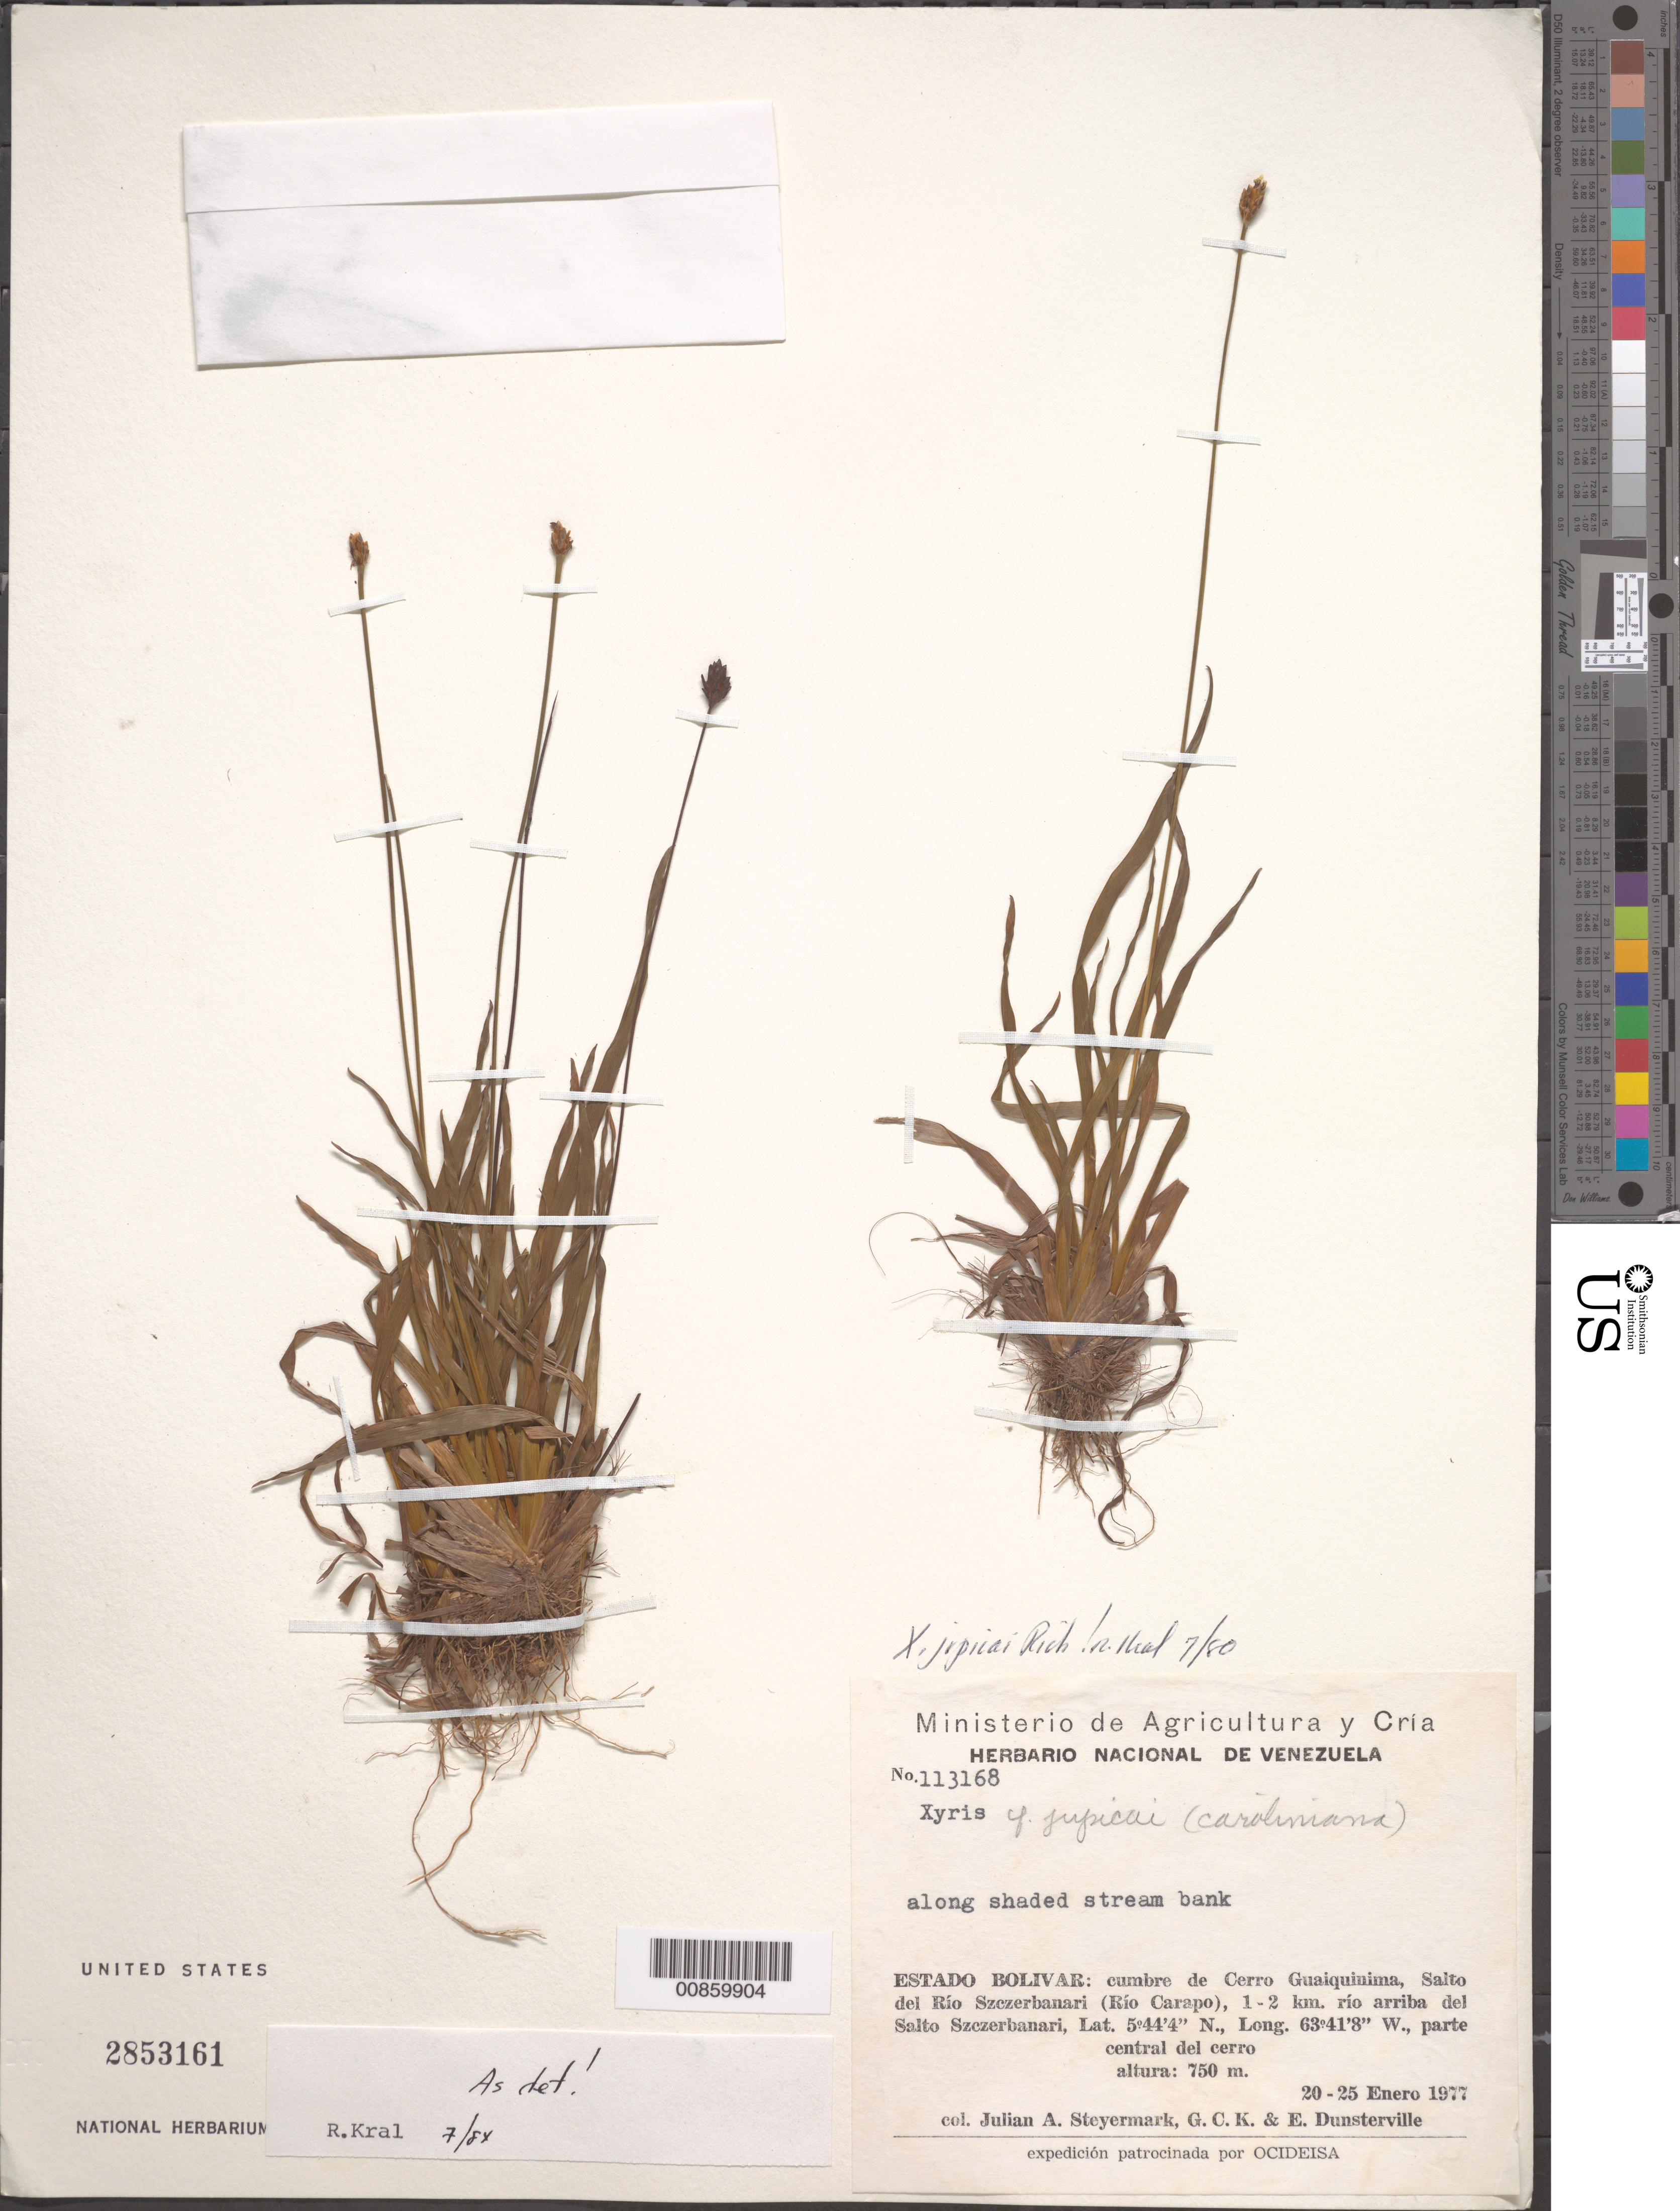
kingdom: Plantae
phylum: Tracheophyta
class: Liliopsida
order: Poales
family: Xyridaceae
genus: Xyris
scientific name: Xyris jupicai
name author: Rich.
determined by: Kral, Robert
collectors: J. Steyermark, G. C. K. Dunsterville & E. Dunsterville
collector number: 113168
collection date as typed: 20-Jan-77 to 25-Jan-77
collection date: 1977-01-20/1977-01-25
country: Venezuela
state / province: Bolívar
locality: Cerro Guaiquinima, summit, salto del Río Szczerbanari (Río Carapo), 1-2 km río arriba del Salto Szczerbanari, parte de central de cerro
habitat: Along shaded stream bank.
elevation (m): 750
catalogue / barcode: US 2853161